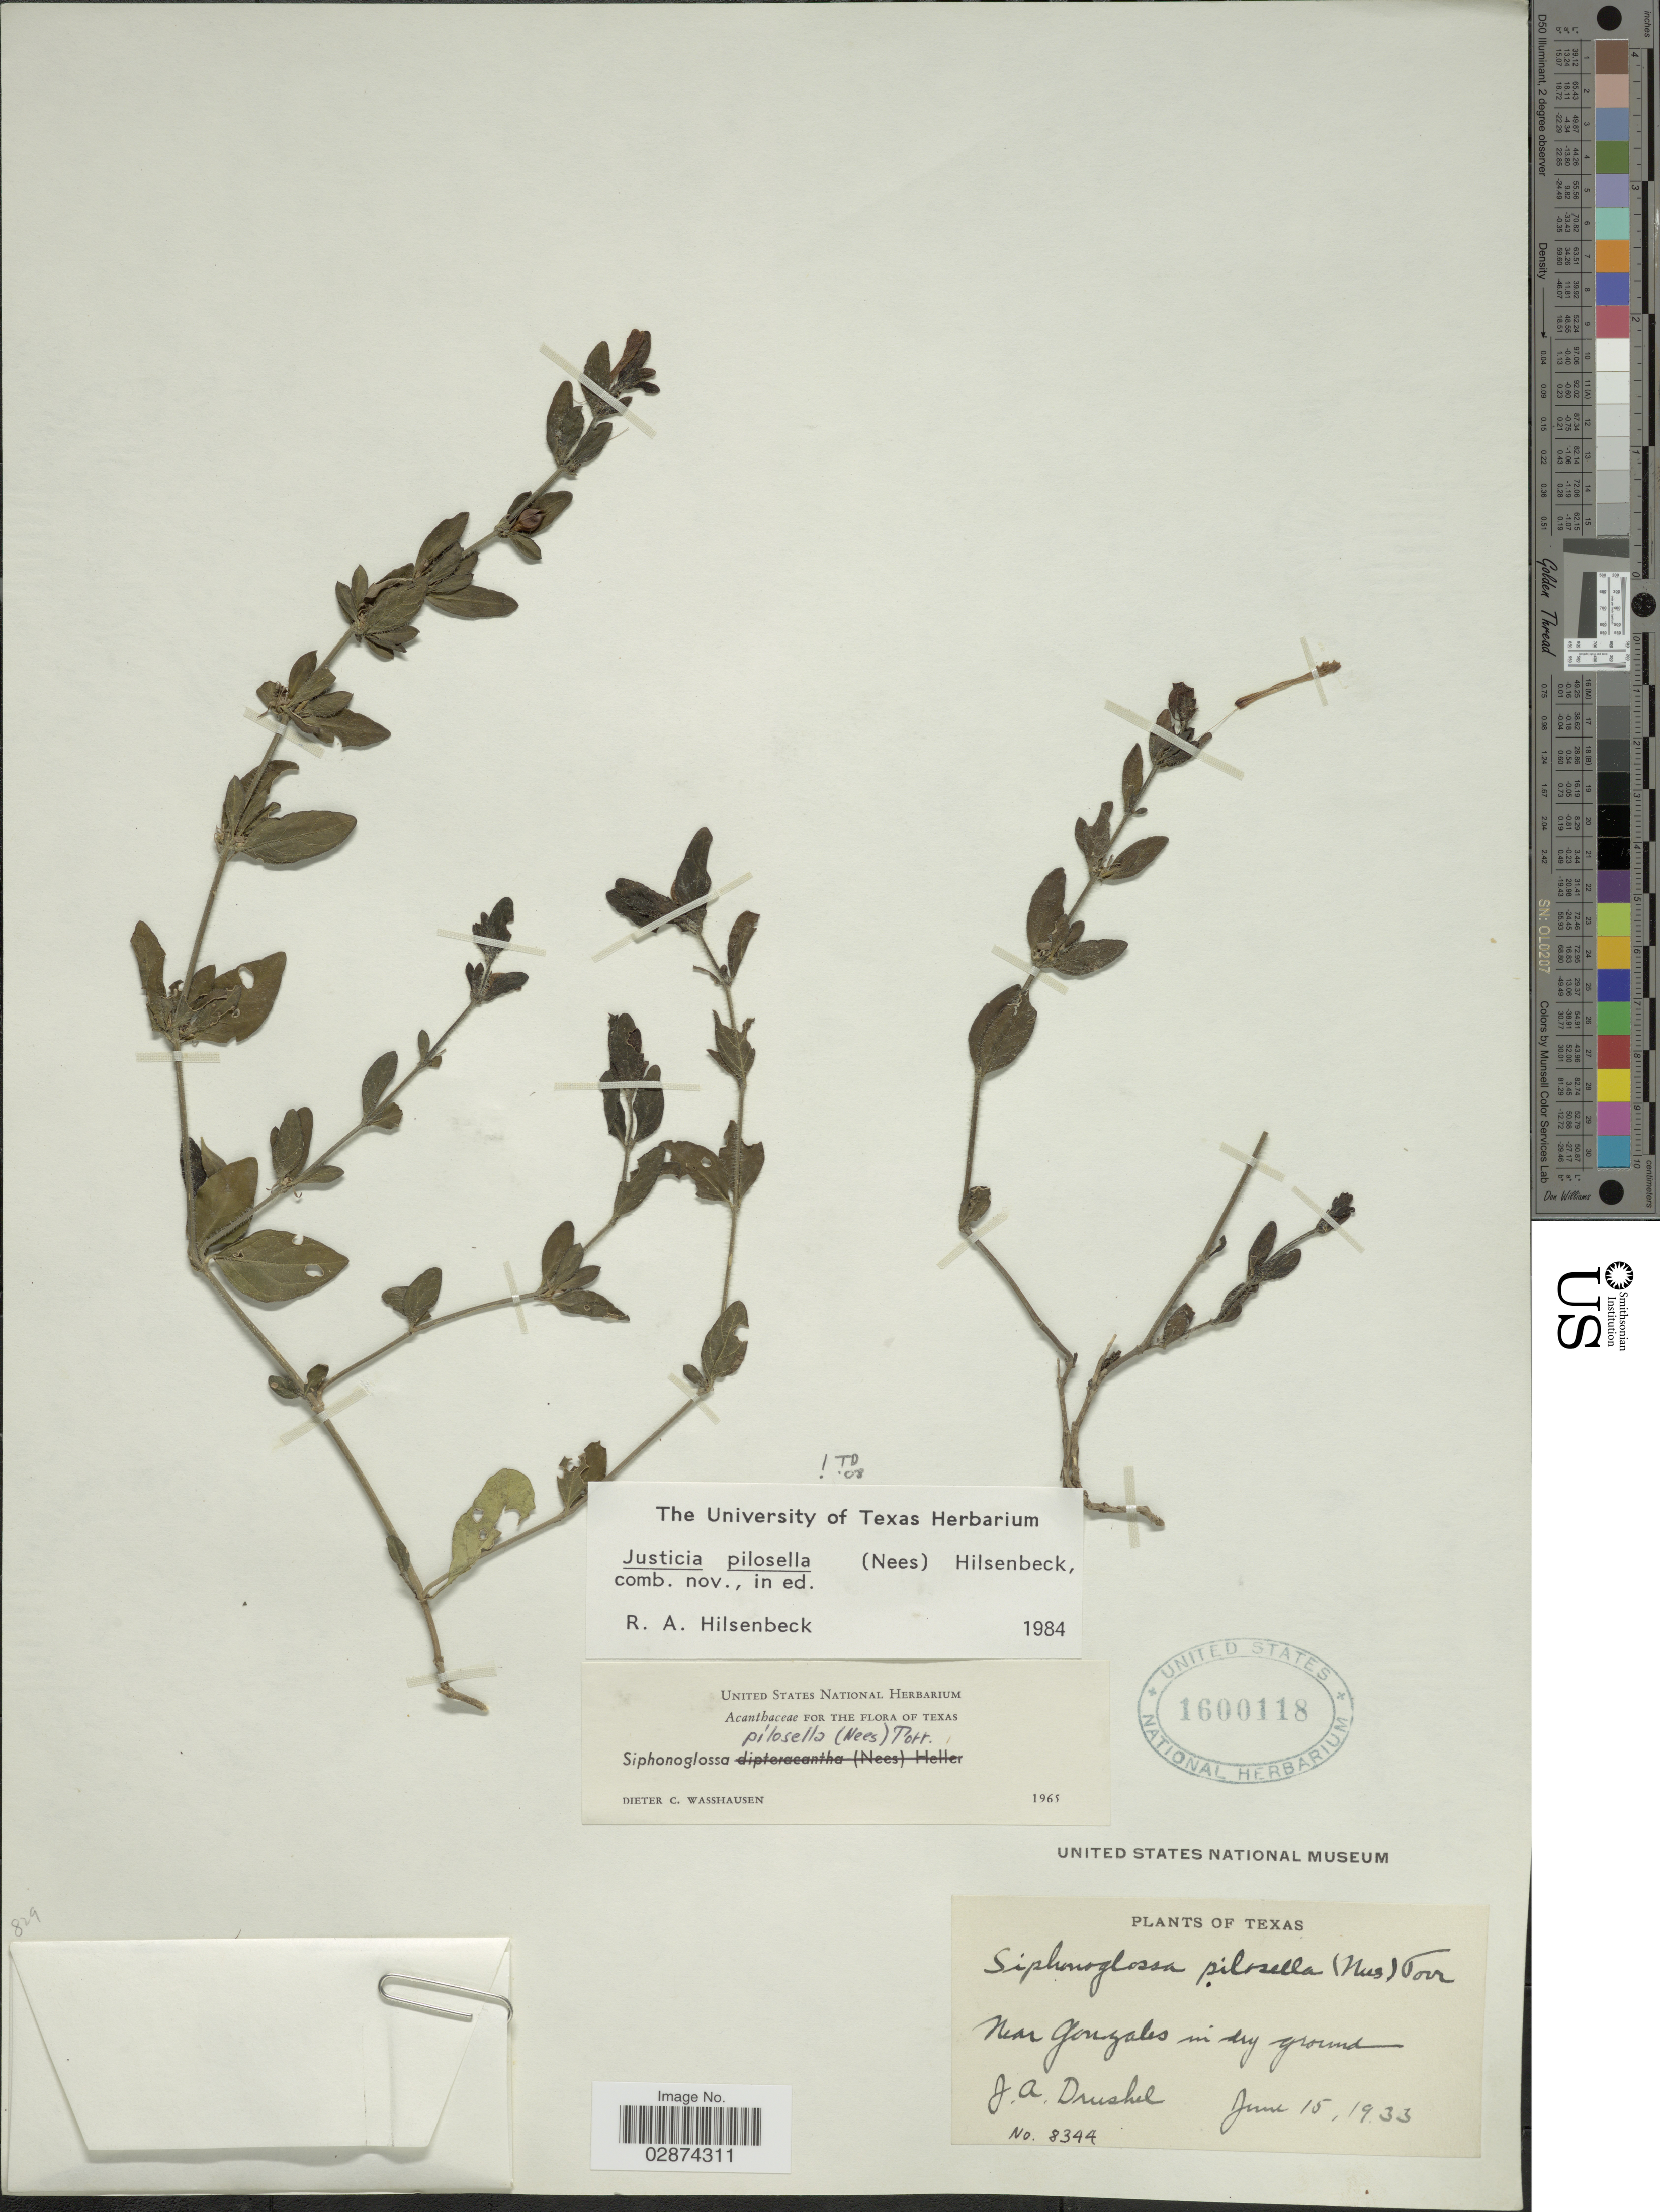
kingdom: Plantae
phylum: Tracheophyta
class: Magnoliopsida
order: Lamiales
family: Acanthaceae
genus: Justicia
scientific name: Justicia pilosella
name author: (Nees) Hilsenb.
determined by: Fisher, Amanda, (LOB), California State University, Long Beach (UNITED STATES)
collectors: J. A. Drushel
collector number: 8344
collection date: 1933-06-15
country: United States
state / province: Texas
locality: Near Gonzales in dry ground.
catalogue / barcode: US 1600118